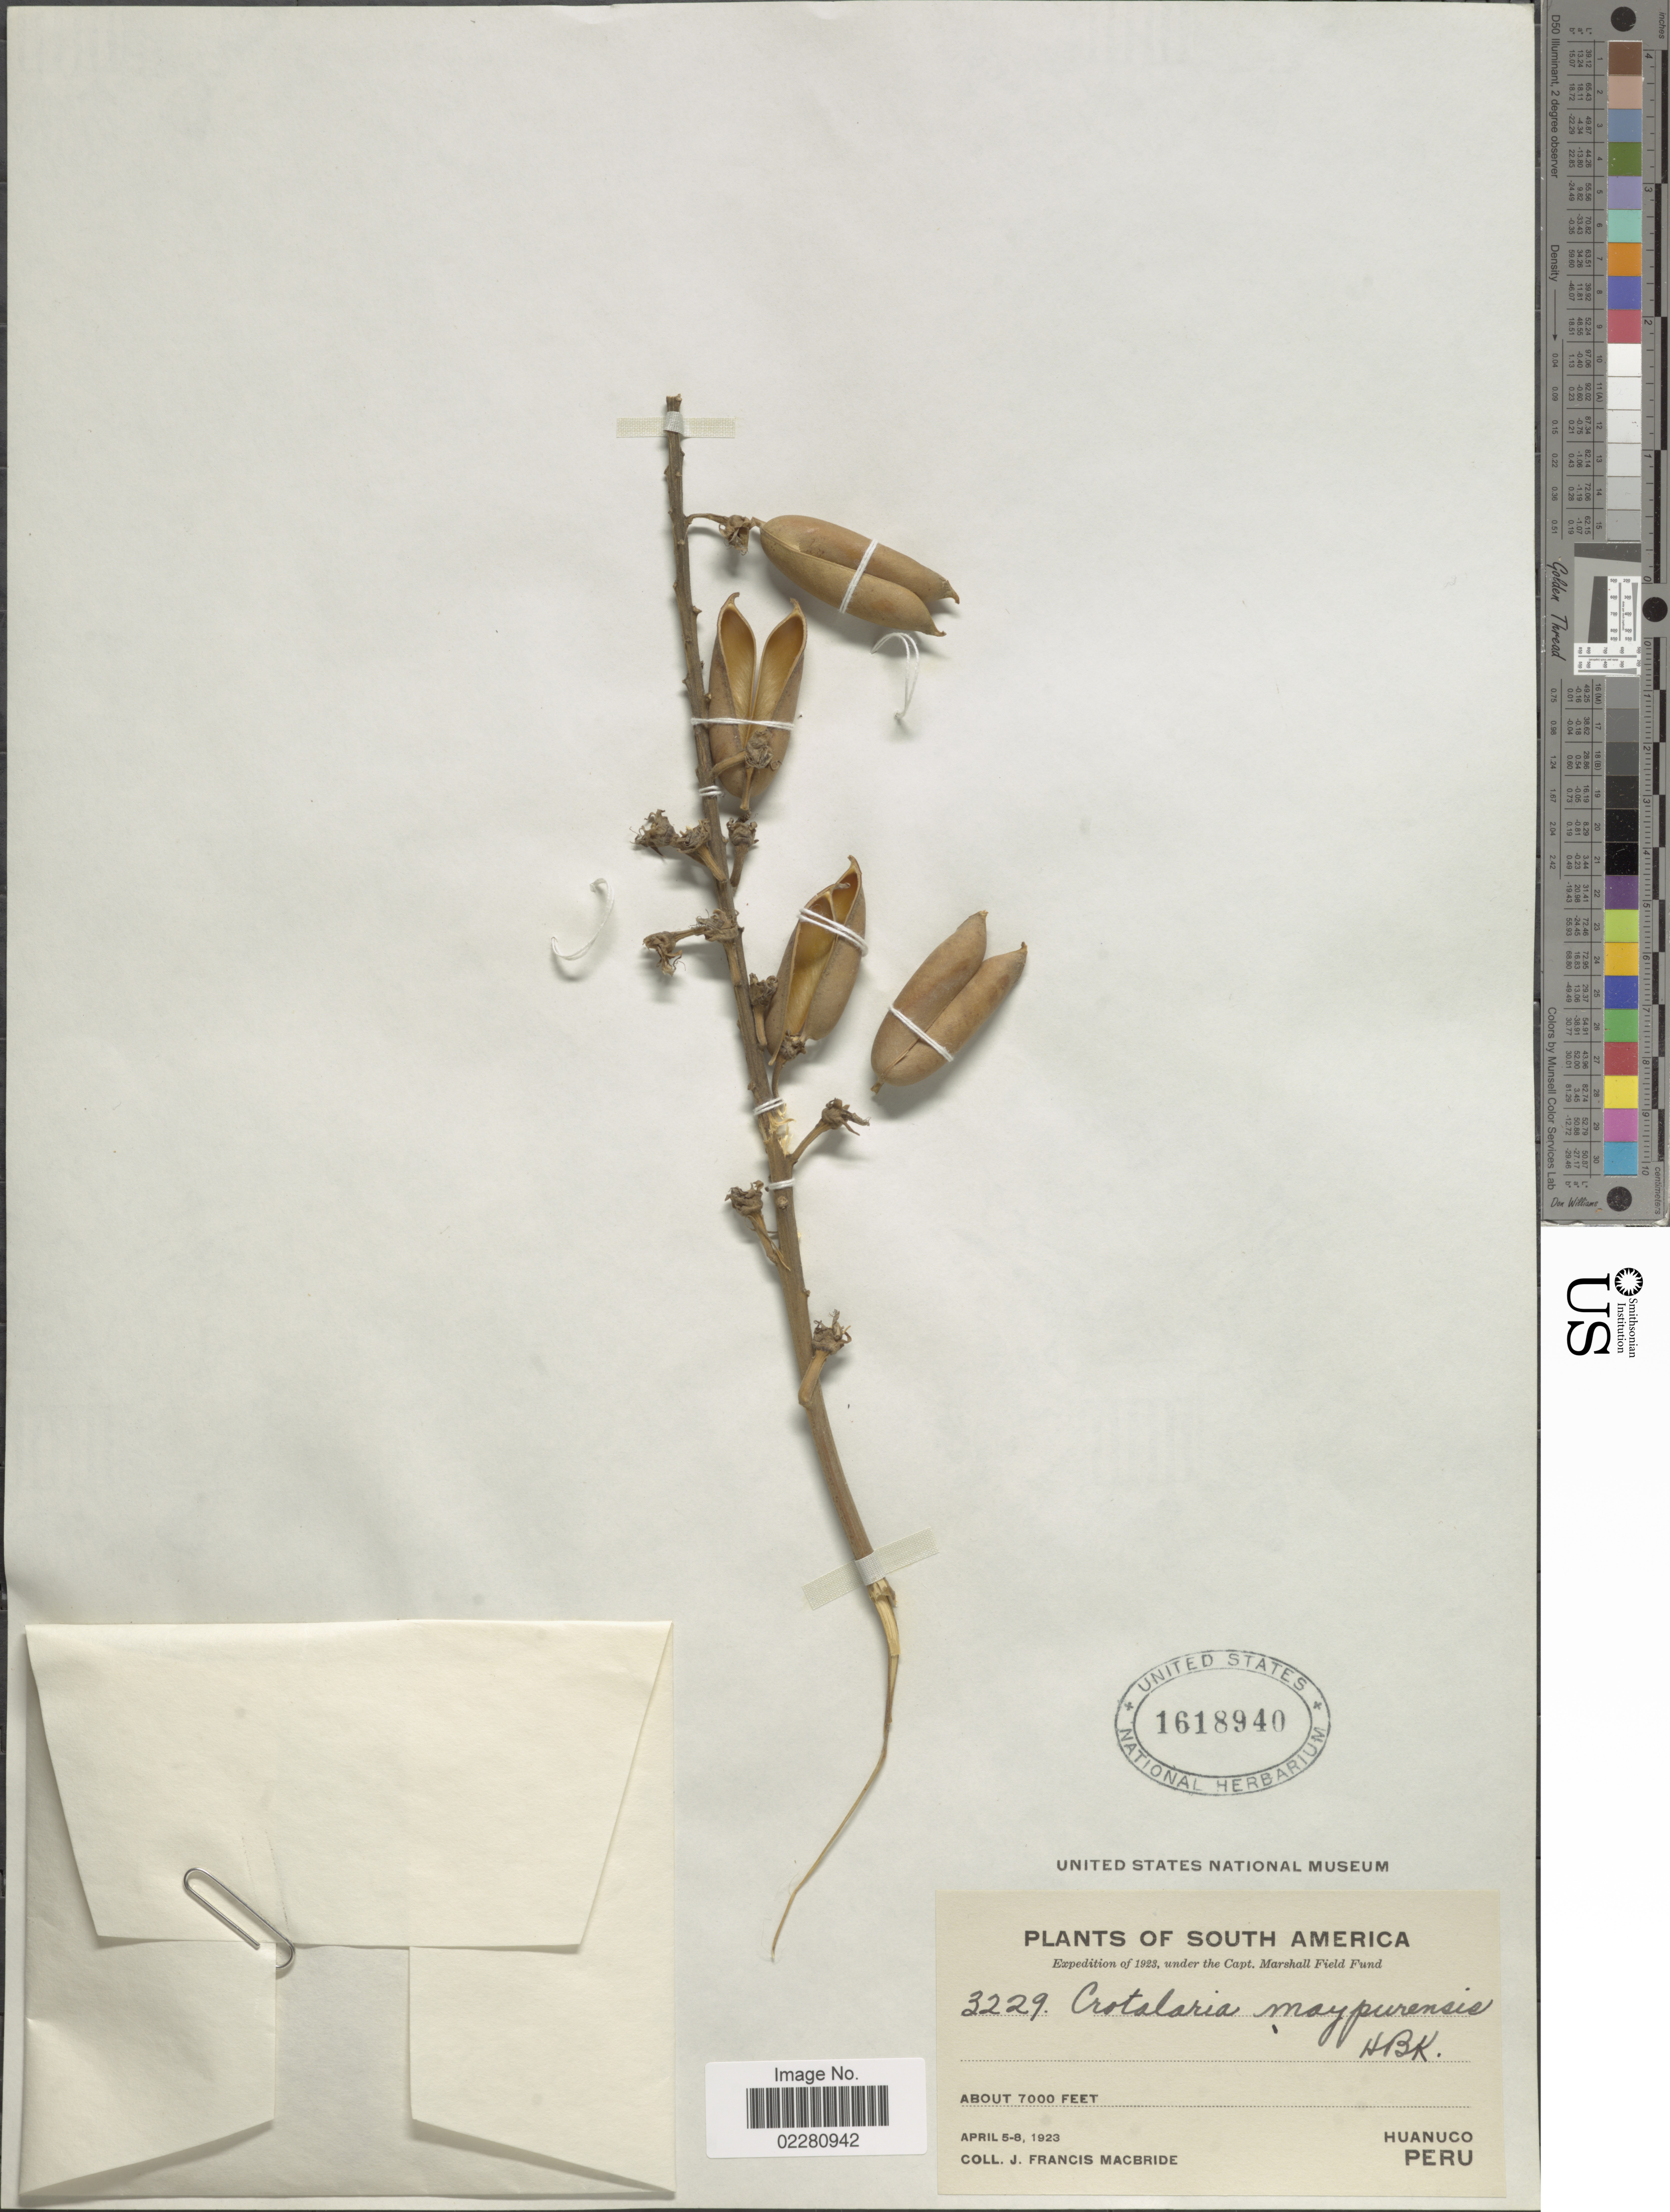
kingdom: Plantae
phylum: Tracheophyta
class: Magnoliopsida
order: Fabales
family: Fabaceae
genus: Crotalaria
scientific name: Crotalaria maypurensis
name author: Kunth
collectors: J. F. Macbride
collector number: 3229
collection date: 1923-04-05/1923-04-08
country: Peru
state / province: Huánuco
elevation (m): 2134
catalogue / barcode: US 1618940